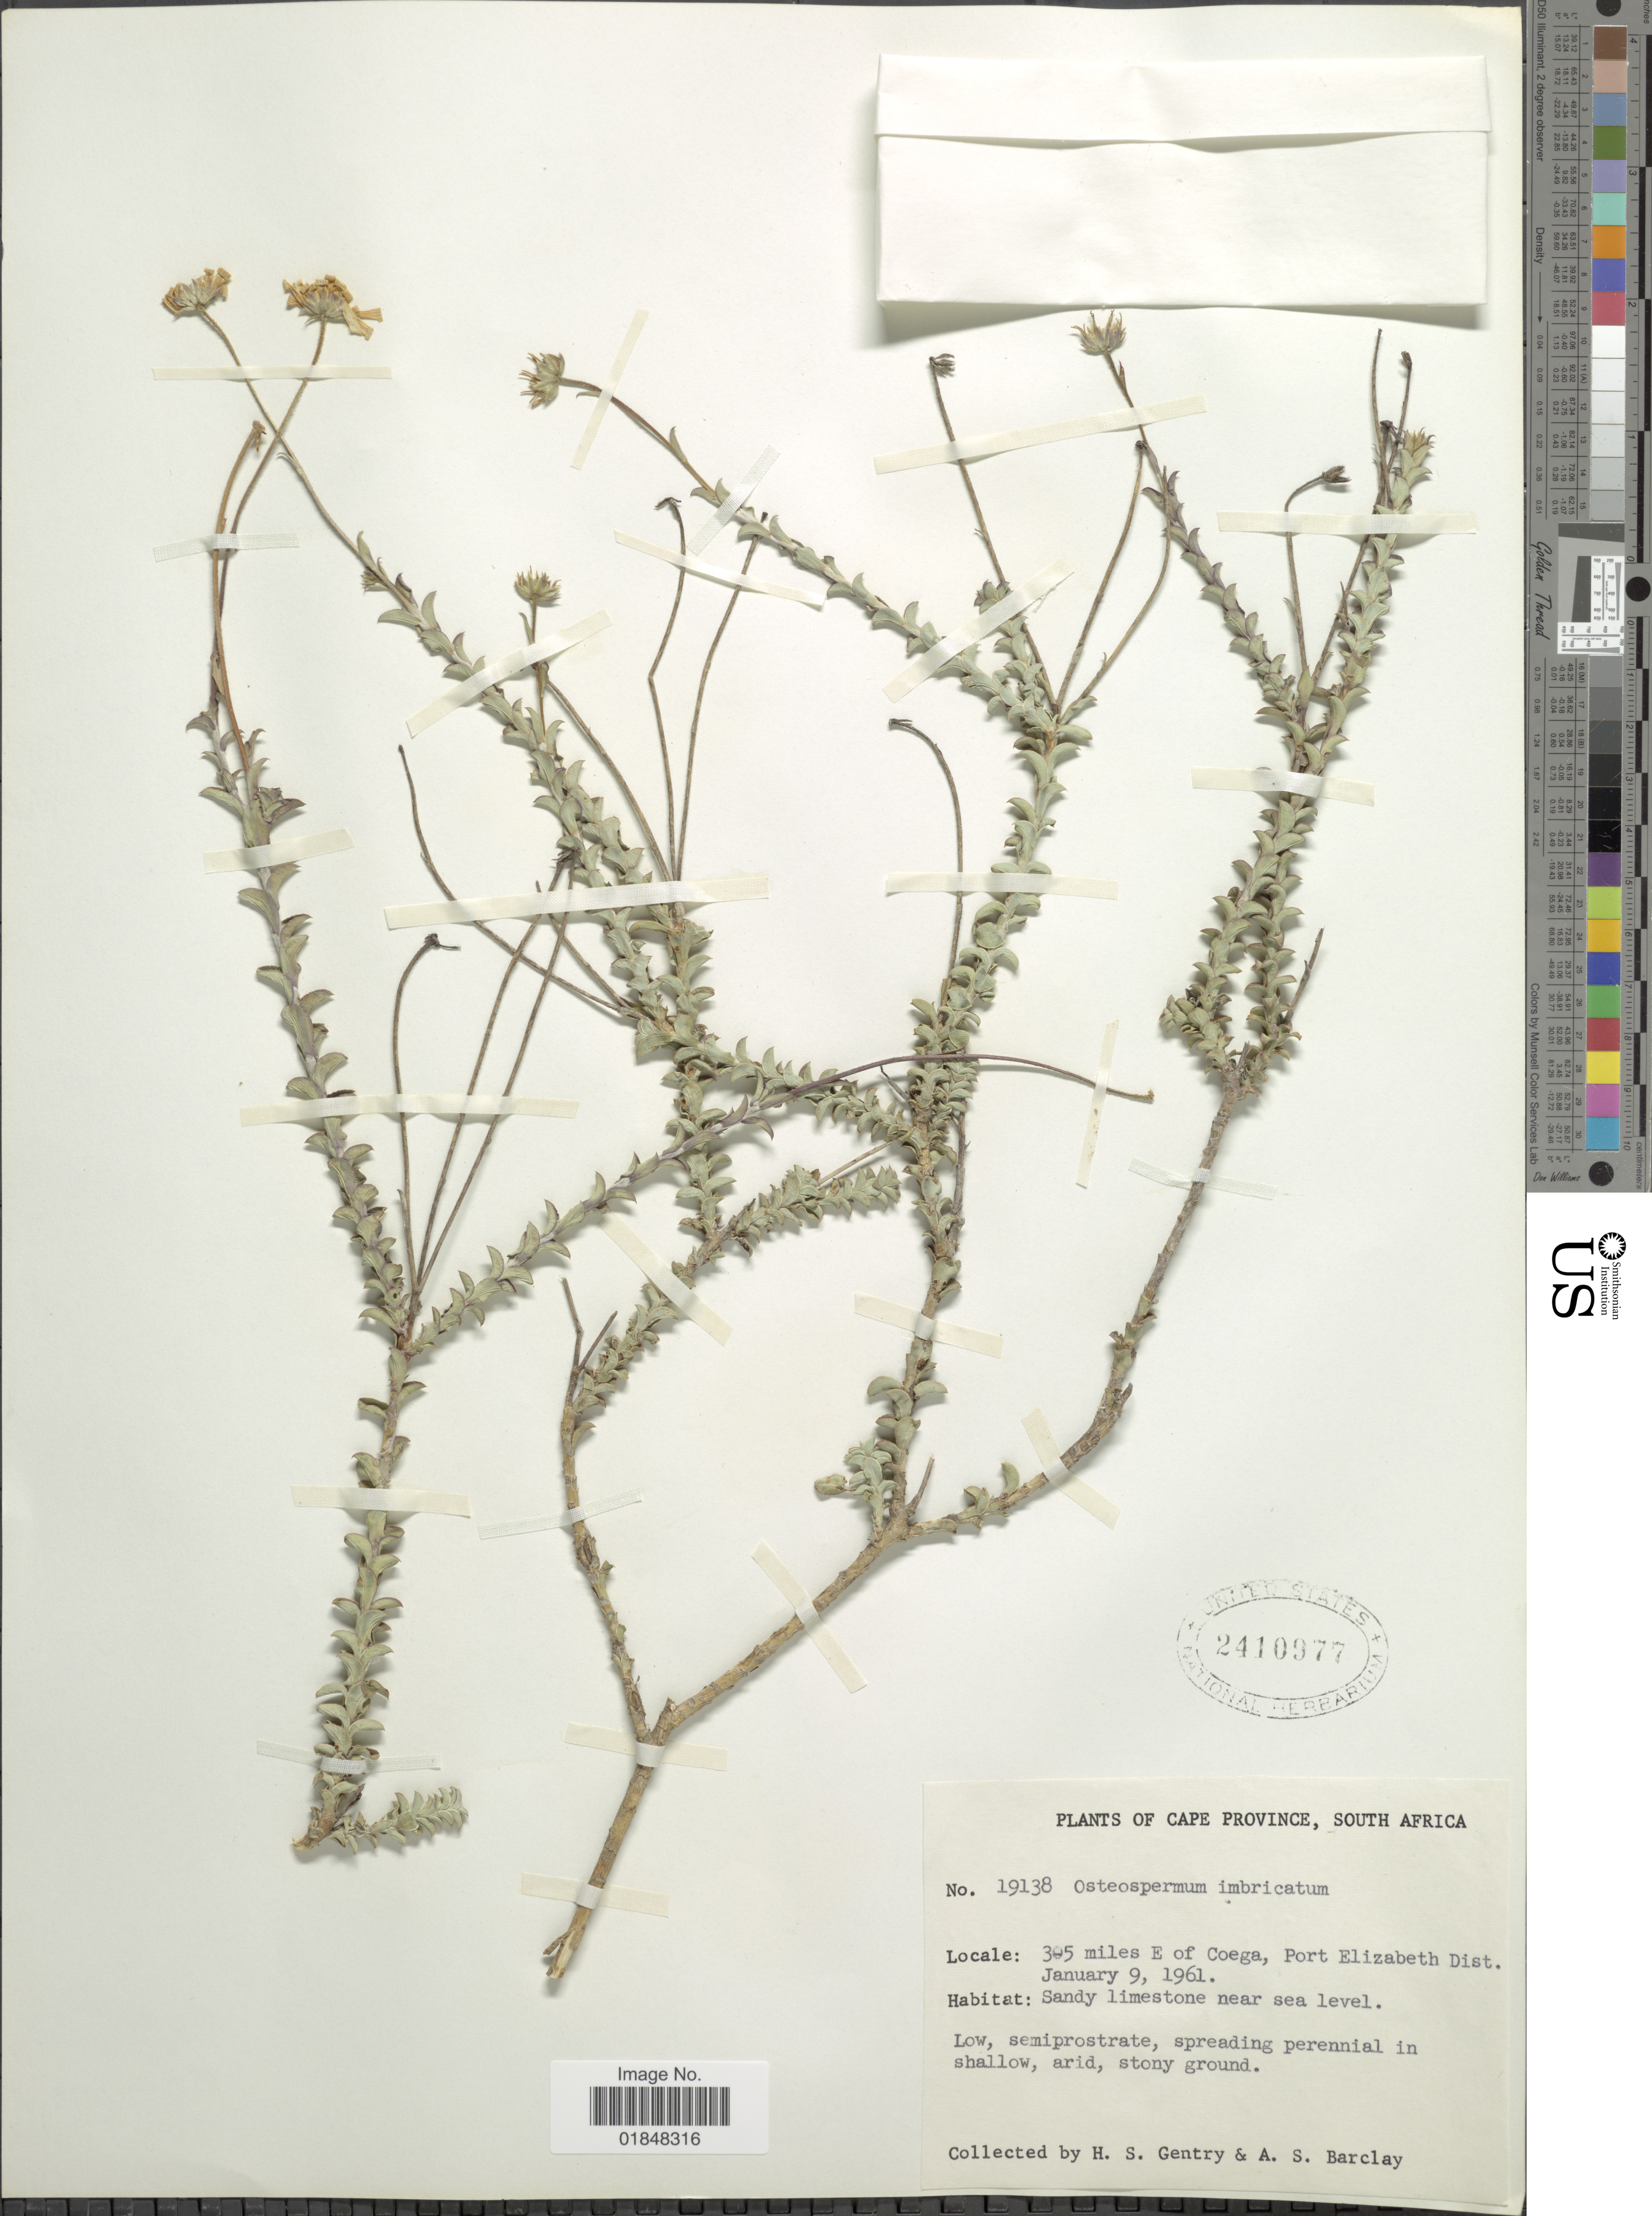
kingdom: Plantae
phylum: Tracheophyta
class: Magnoliopsida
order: Asterales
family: Asteraceae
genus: Osteospermum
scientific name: Osteospermum imbricatum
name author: L.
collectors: H. S. Gentry & A. S. Barclay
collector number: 19138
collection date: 1961-01-09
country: South Africa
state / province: Eastern Cape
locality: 3-5 miles E of Coega, Port Elizabeth Dist.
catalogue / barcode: US 2410977